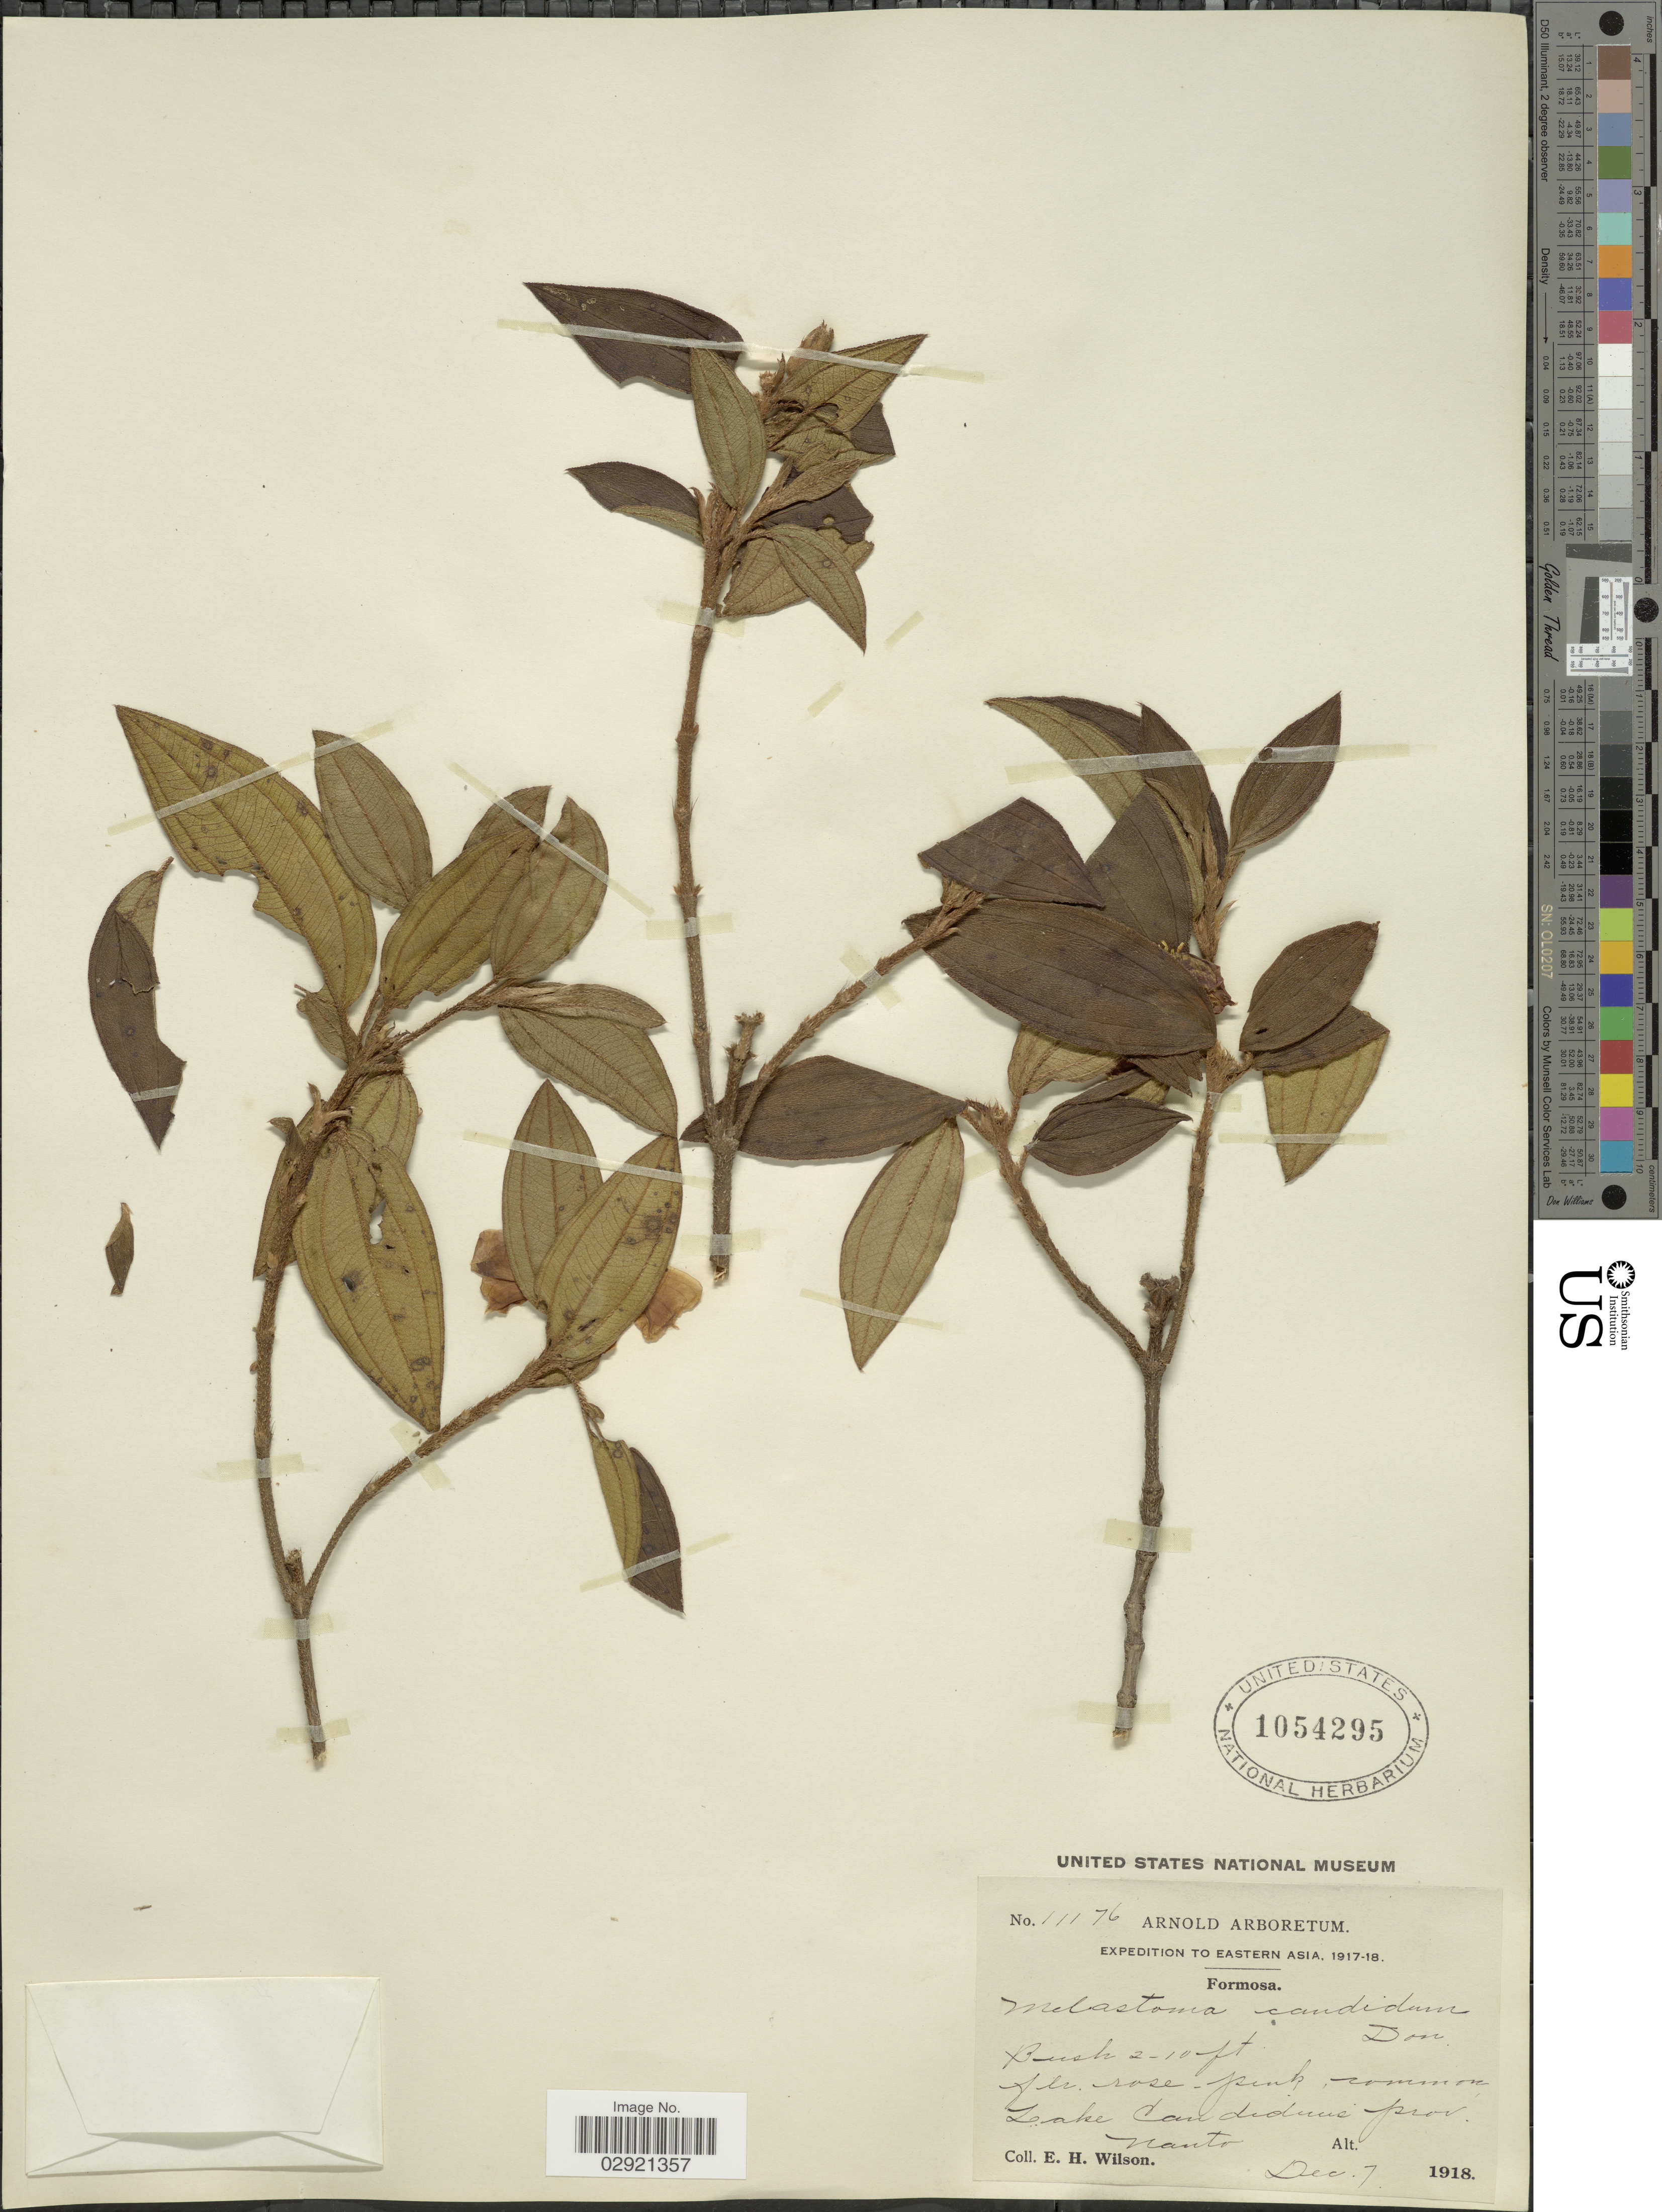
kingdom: Plantae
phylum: Tracheophyta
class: Magnoliopsida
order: Myrtales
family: Melastomataceae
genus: Melastoma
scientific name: Melastoma candidum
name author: D. Don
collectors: E. Wilson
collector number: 11176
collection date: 1918-12-07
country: Taiwan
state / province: Nantou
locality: Eastern Asia. Formosa. Lake Candideus prov. Nanto.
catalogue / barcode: US 1054295